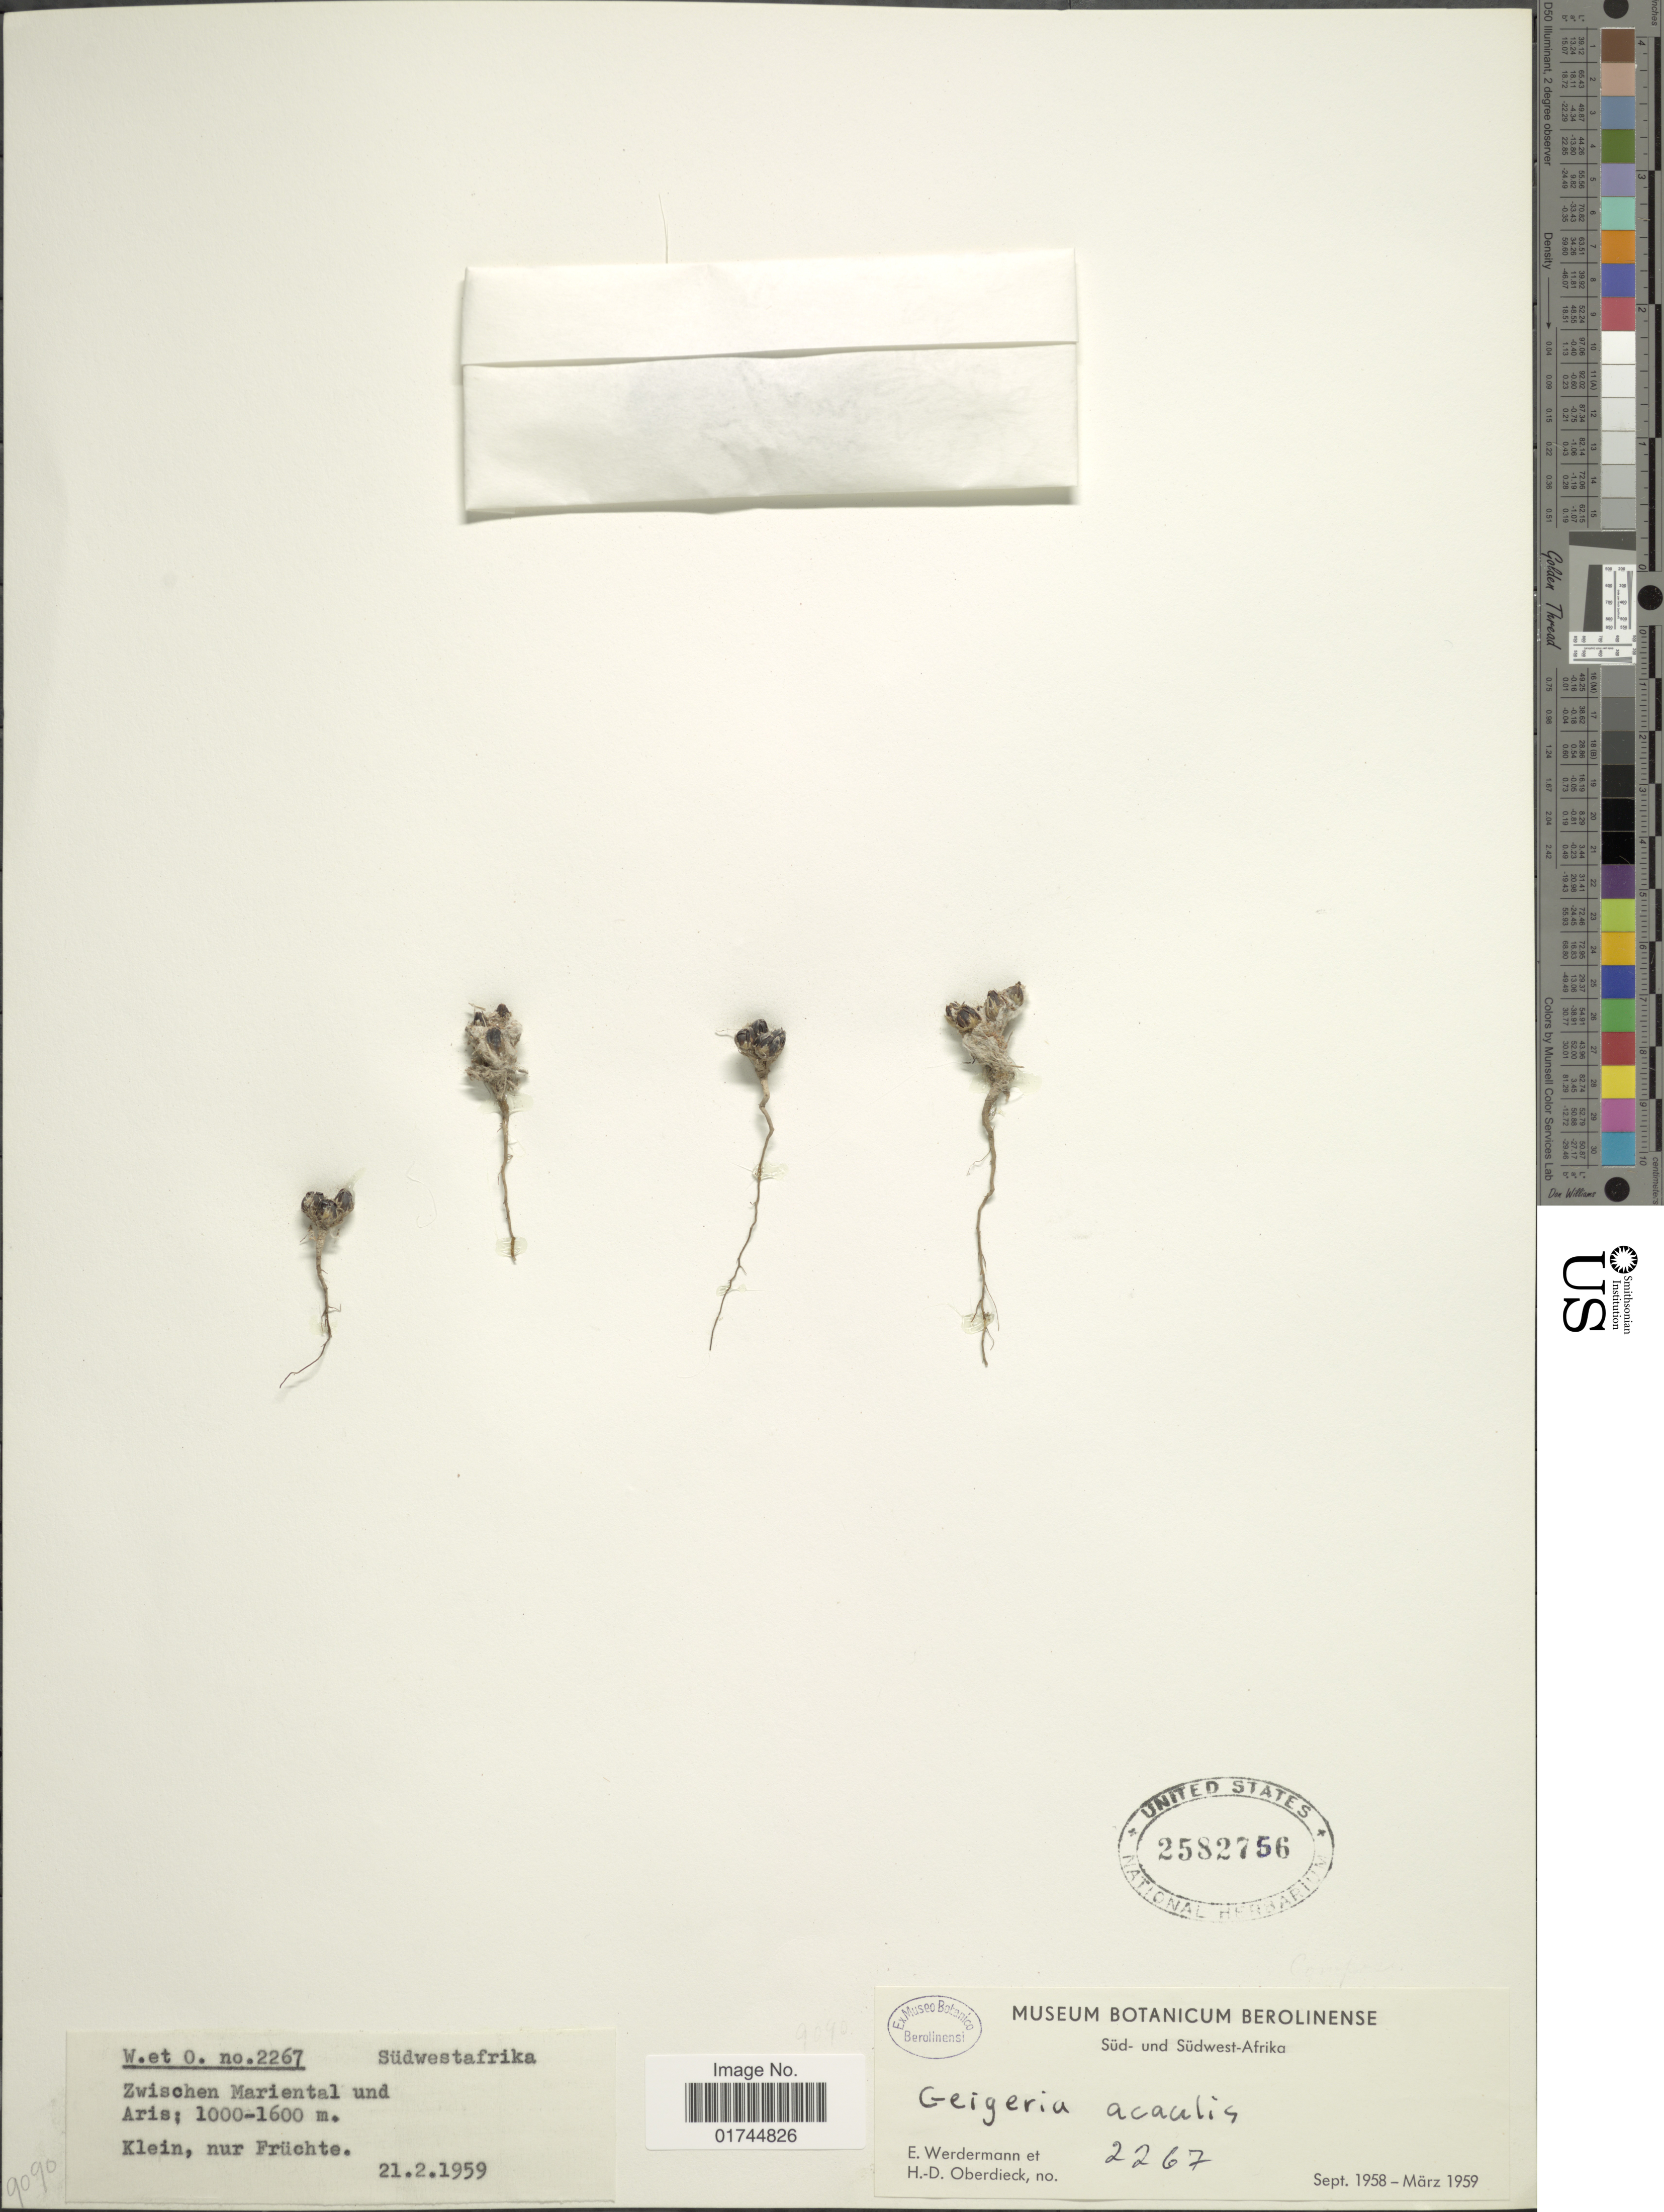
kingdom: Plantae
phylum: Tracheophyta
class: Magnoliopsida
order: Asterales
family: Asteraceae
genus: Geigeria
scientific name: Geigeria acaulis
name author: Benth. & Hook. f. ex Vatke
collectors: E. Werdermann & H. Oberdieck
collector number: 2267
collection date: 1959-02-21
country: Namibia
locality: Zwischen Mariental und Aris, Klein, nur Fruchte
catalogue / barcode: US 2582756